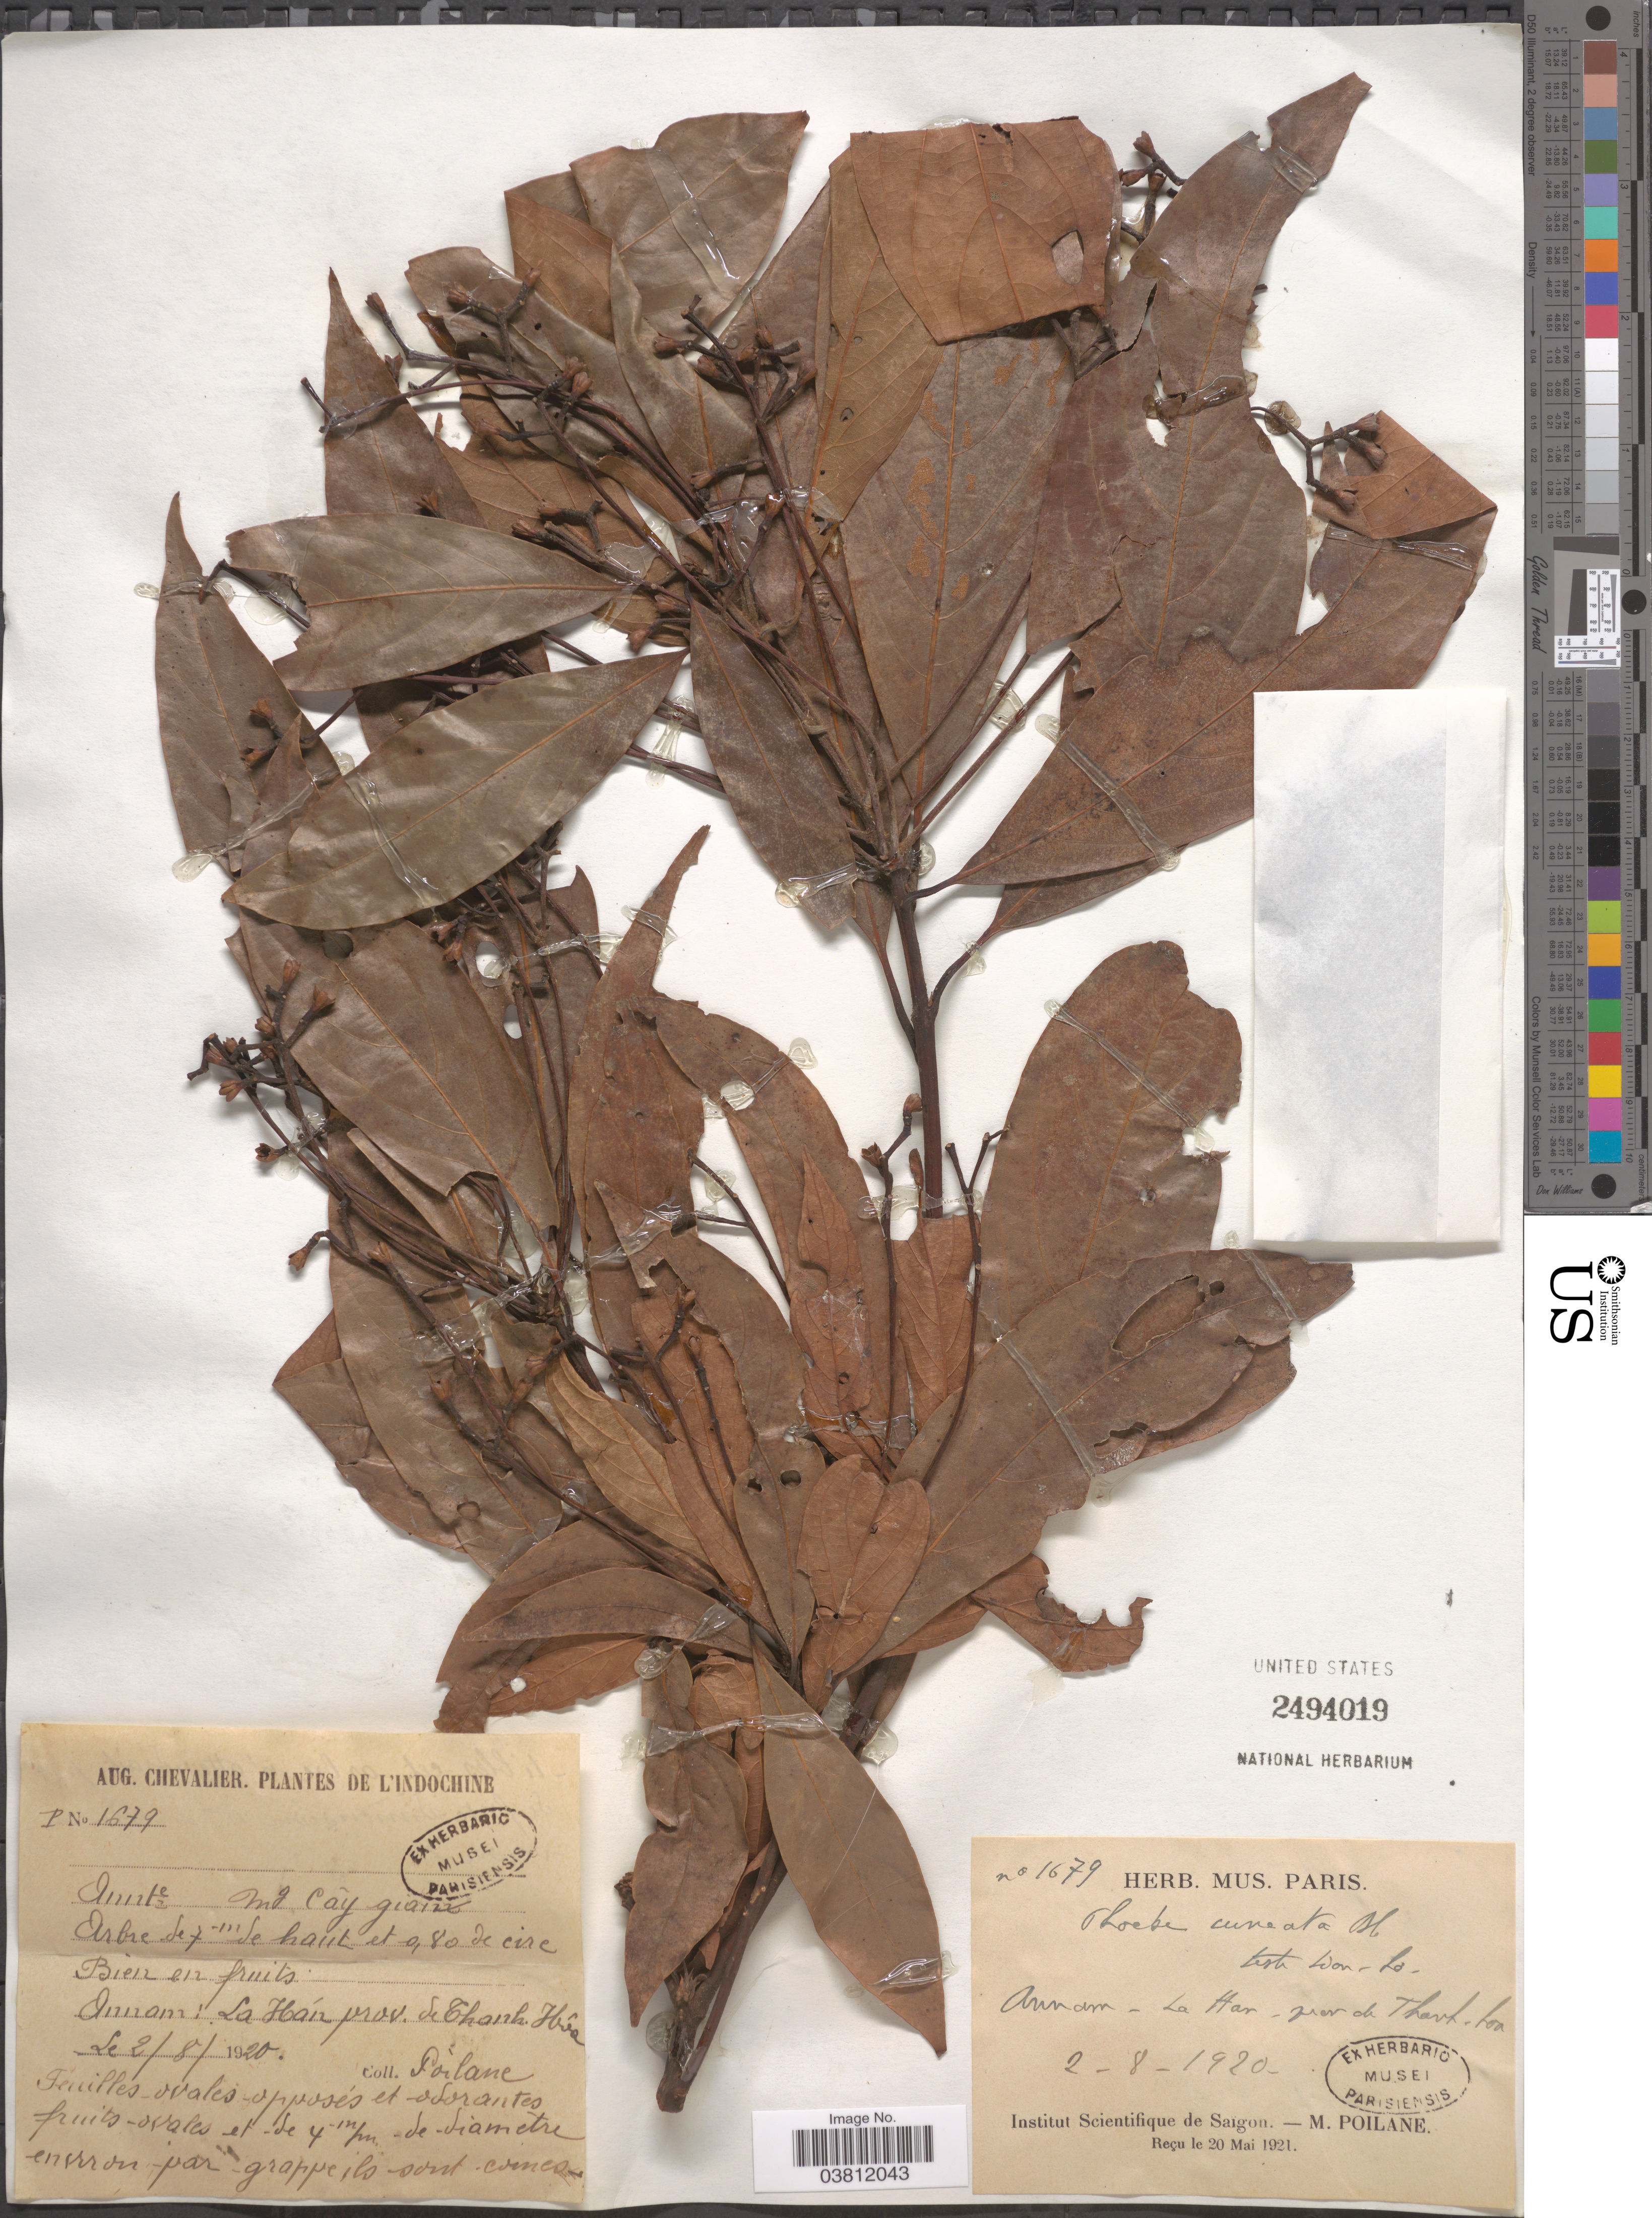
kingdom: Plantae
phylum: Tracheophyta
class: Magnoliopsida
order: Laurales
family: Lauraceae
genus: Phoebe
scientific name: Phoebe macrophylla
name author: Blume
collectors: M. Poilane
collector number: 1679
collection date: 1920-08-02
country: Vietnam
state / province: Thanh Hoa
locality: Annam: La Hán prov. de Thanh Hoá.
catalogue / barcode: US 2494019